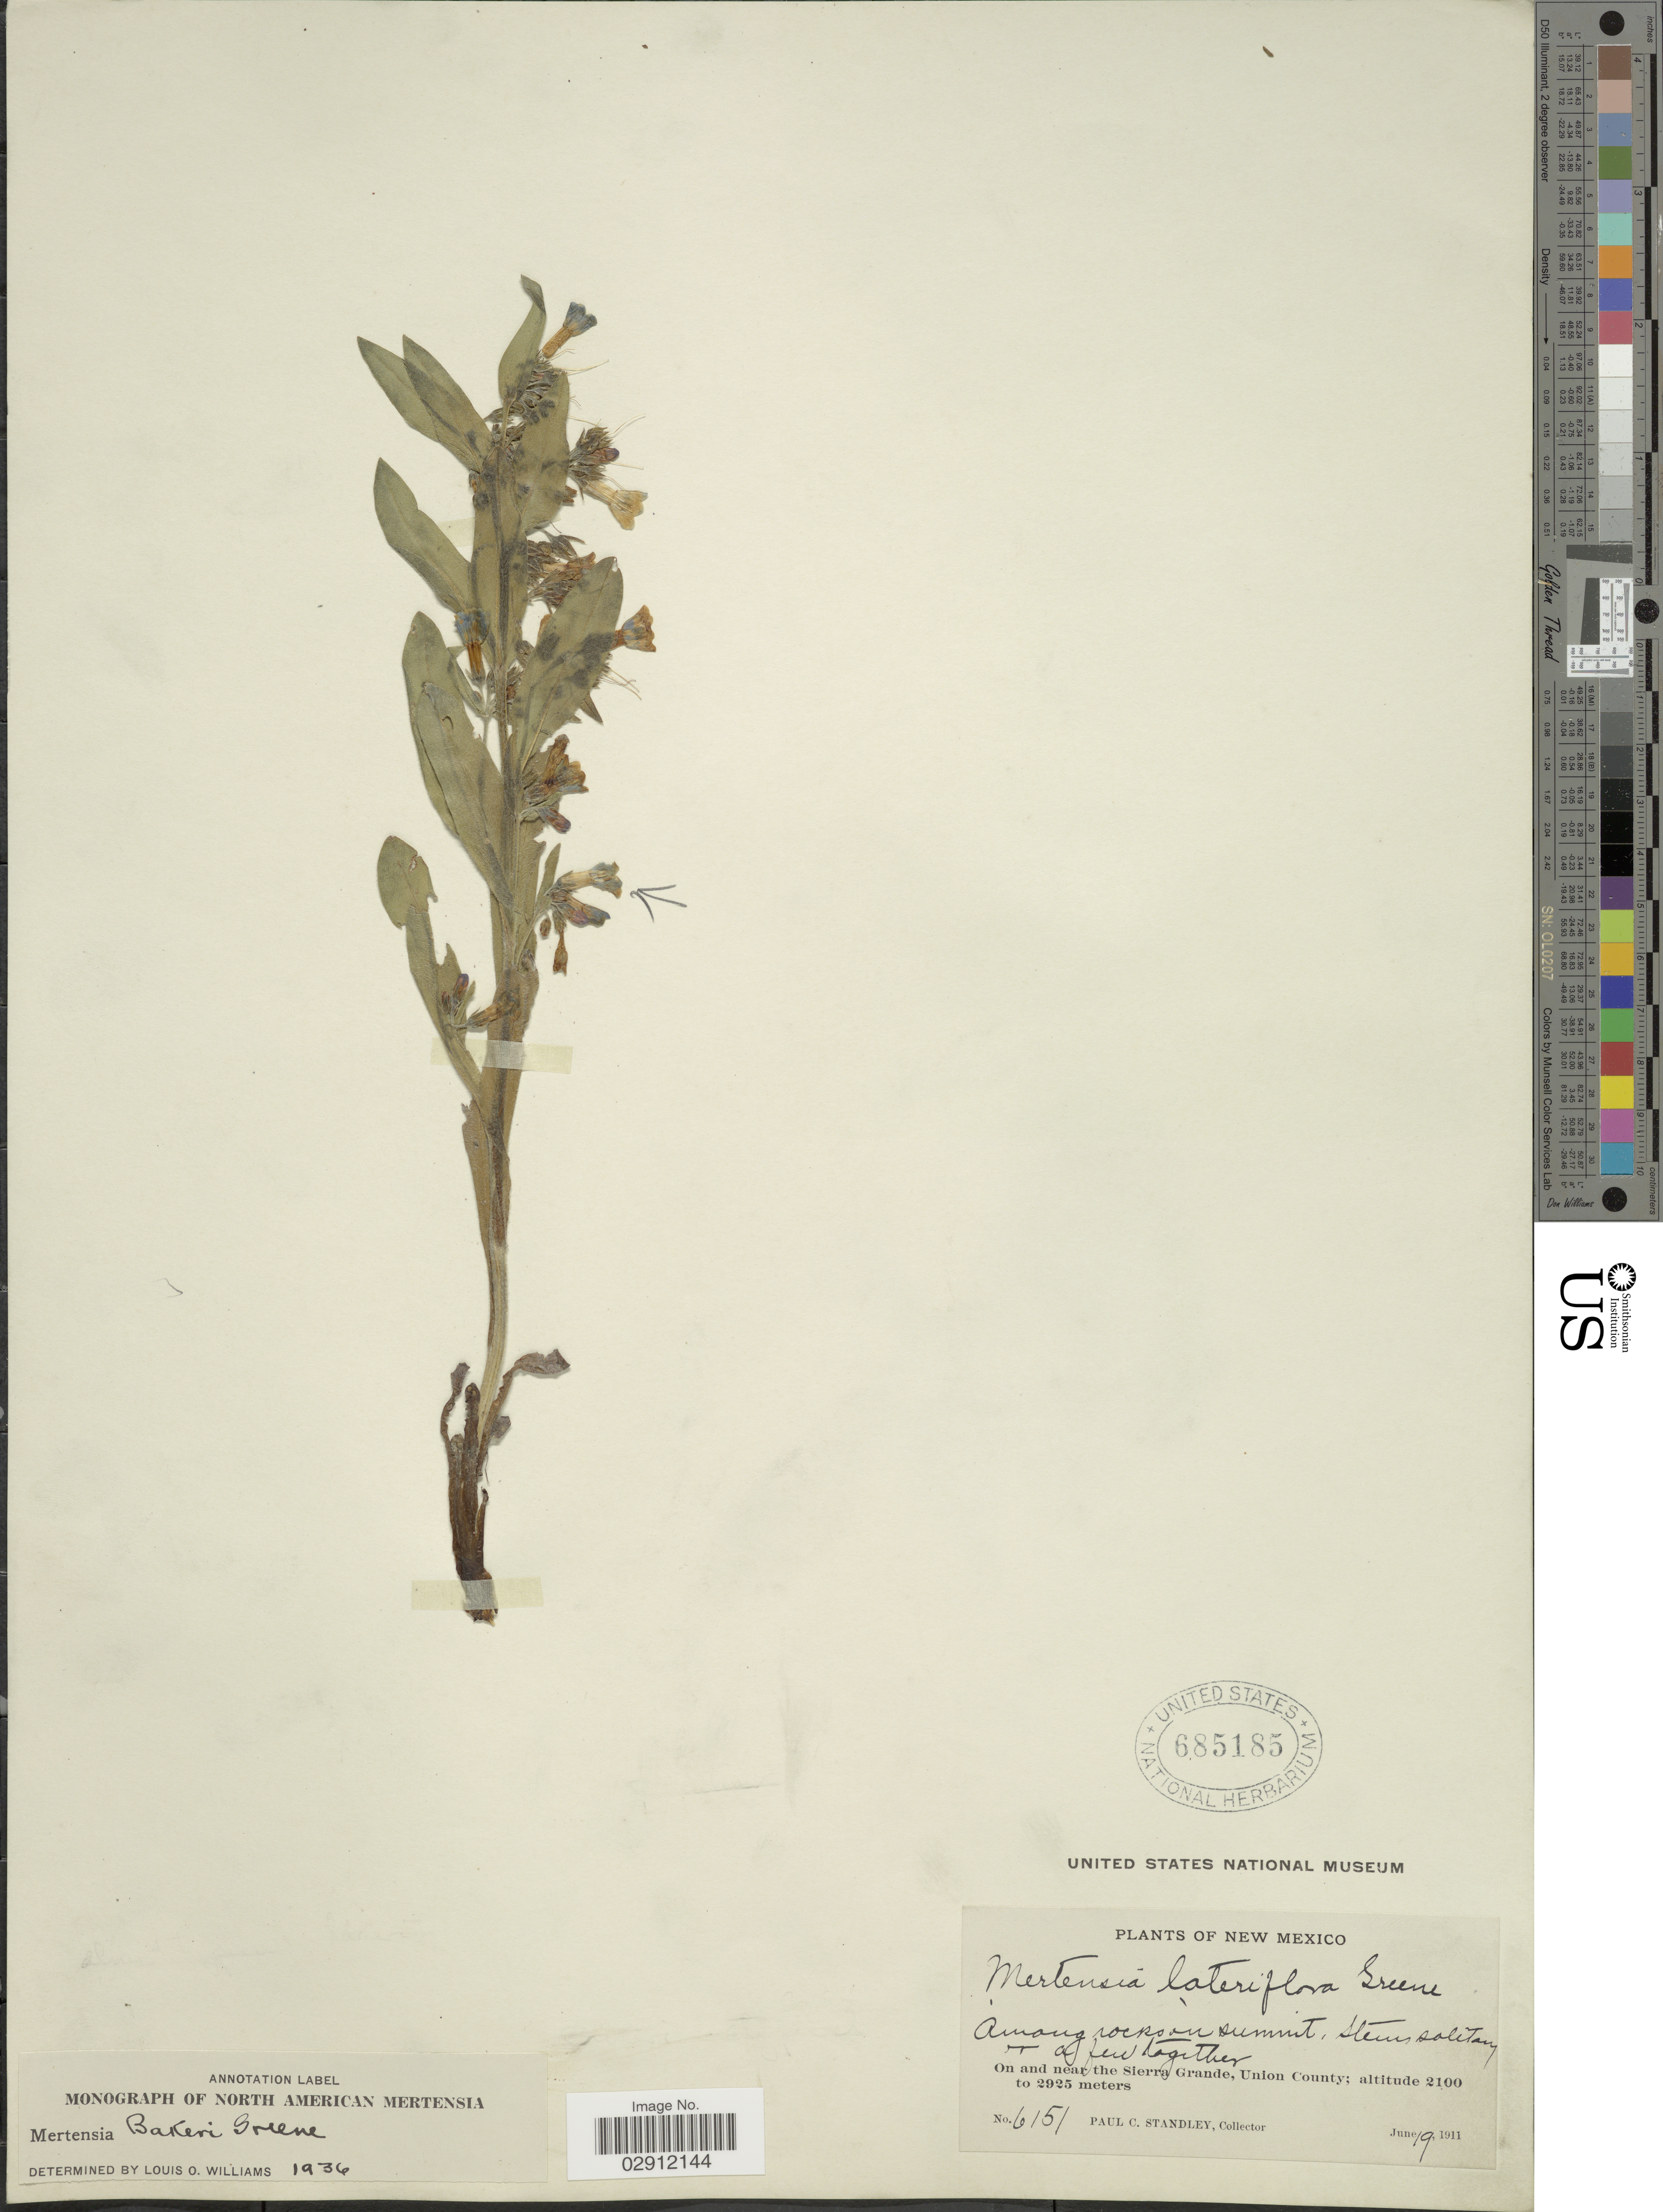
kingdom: Plantae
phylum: Tracheophyta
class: Magnoliopsida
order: Boraginales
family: Boraginaceae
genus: Mertensia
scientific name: Mertensia bakeri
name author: Greene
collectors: P. C. Standley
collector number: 6151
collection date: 1911-06-19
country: United States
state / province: New Mexico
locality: On and near the Sierra Grande, Union County.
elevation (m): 2100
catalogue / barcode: US 685185